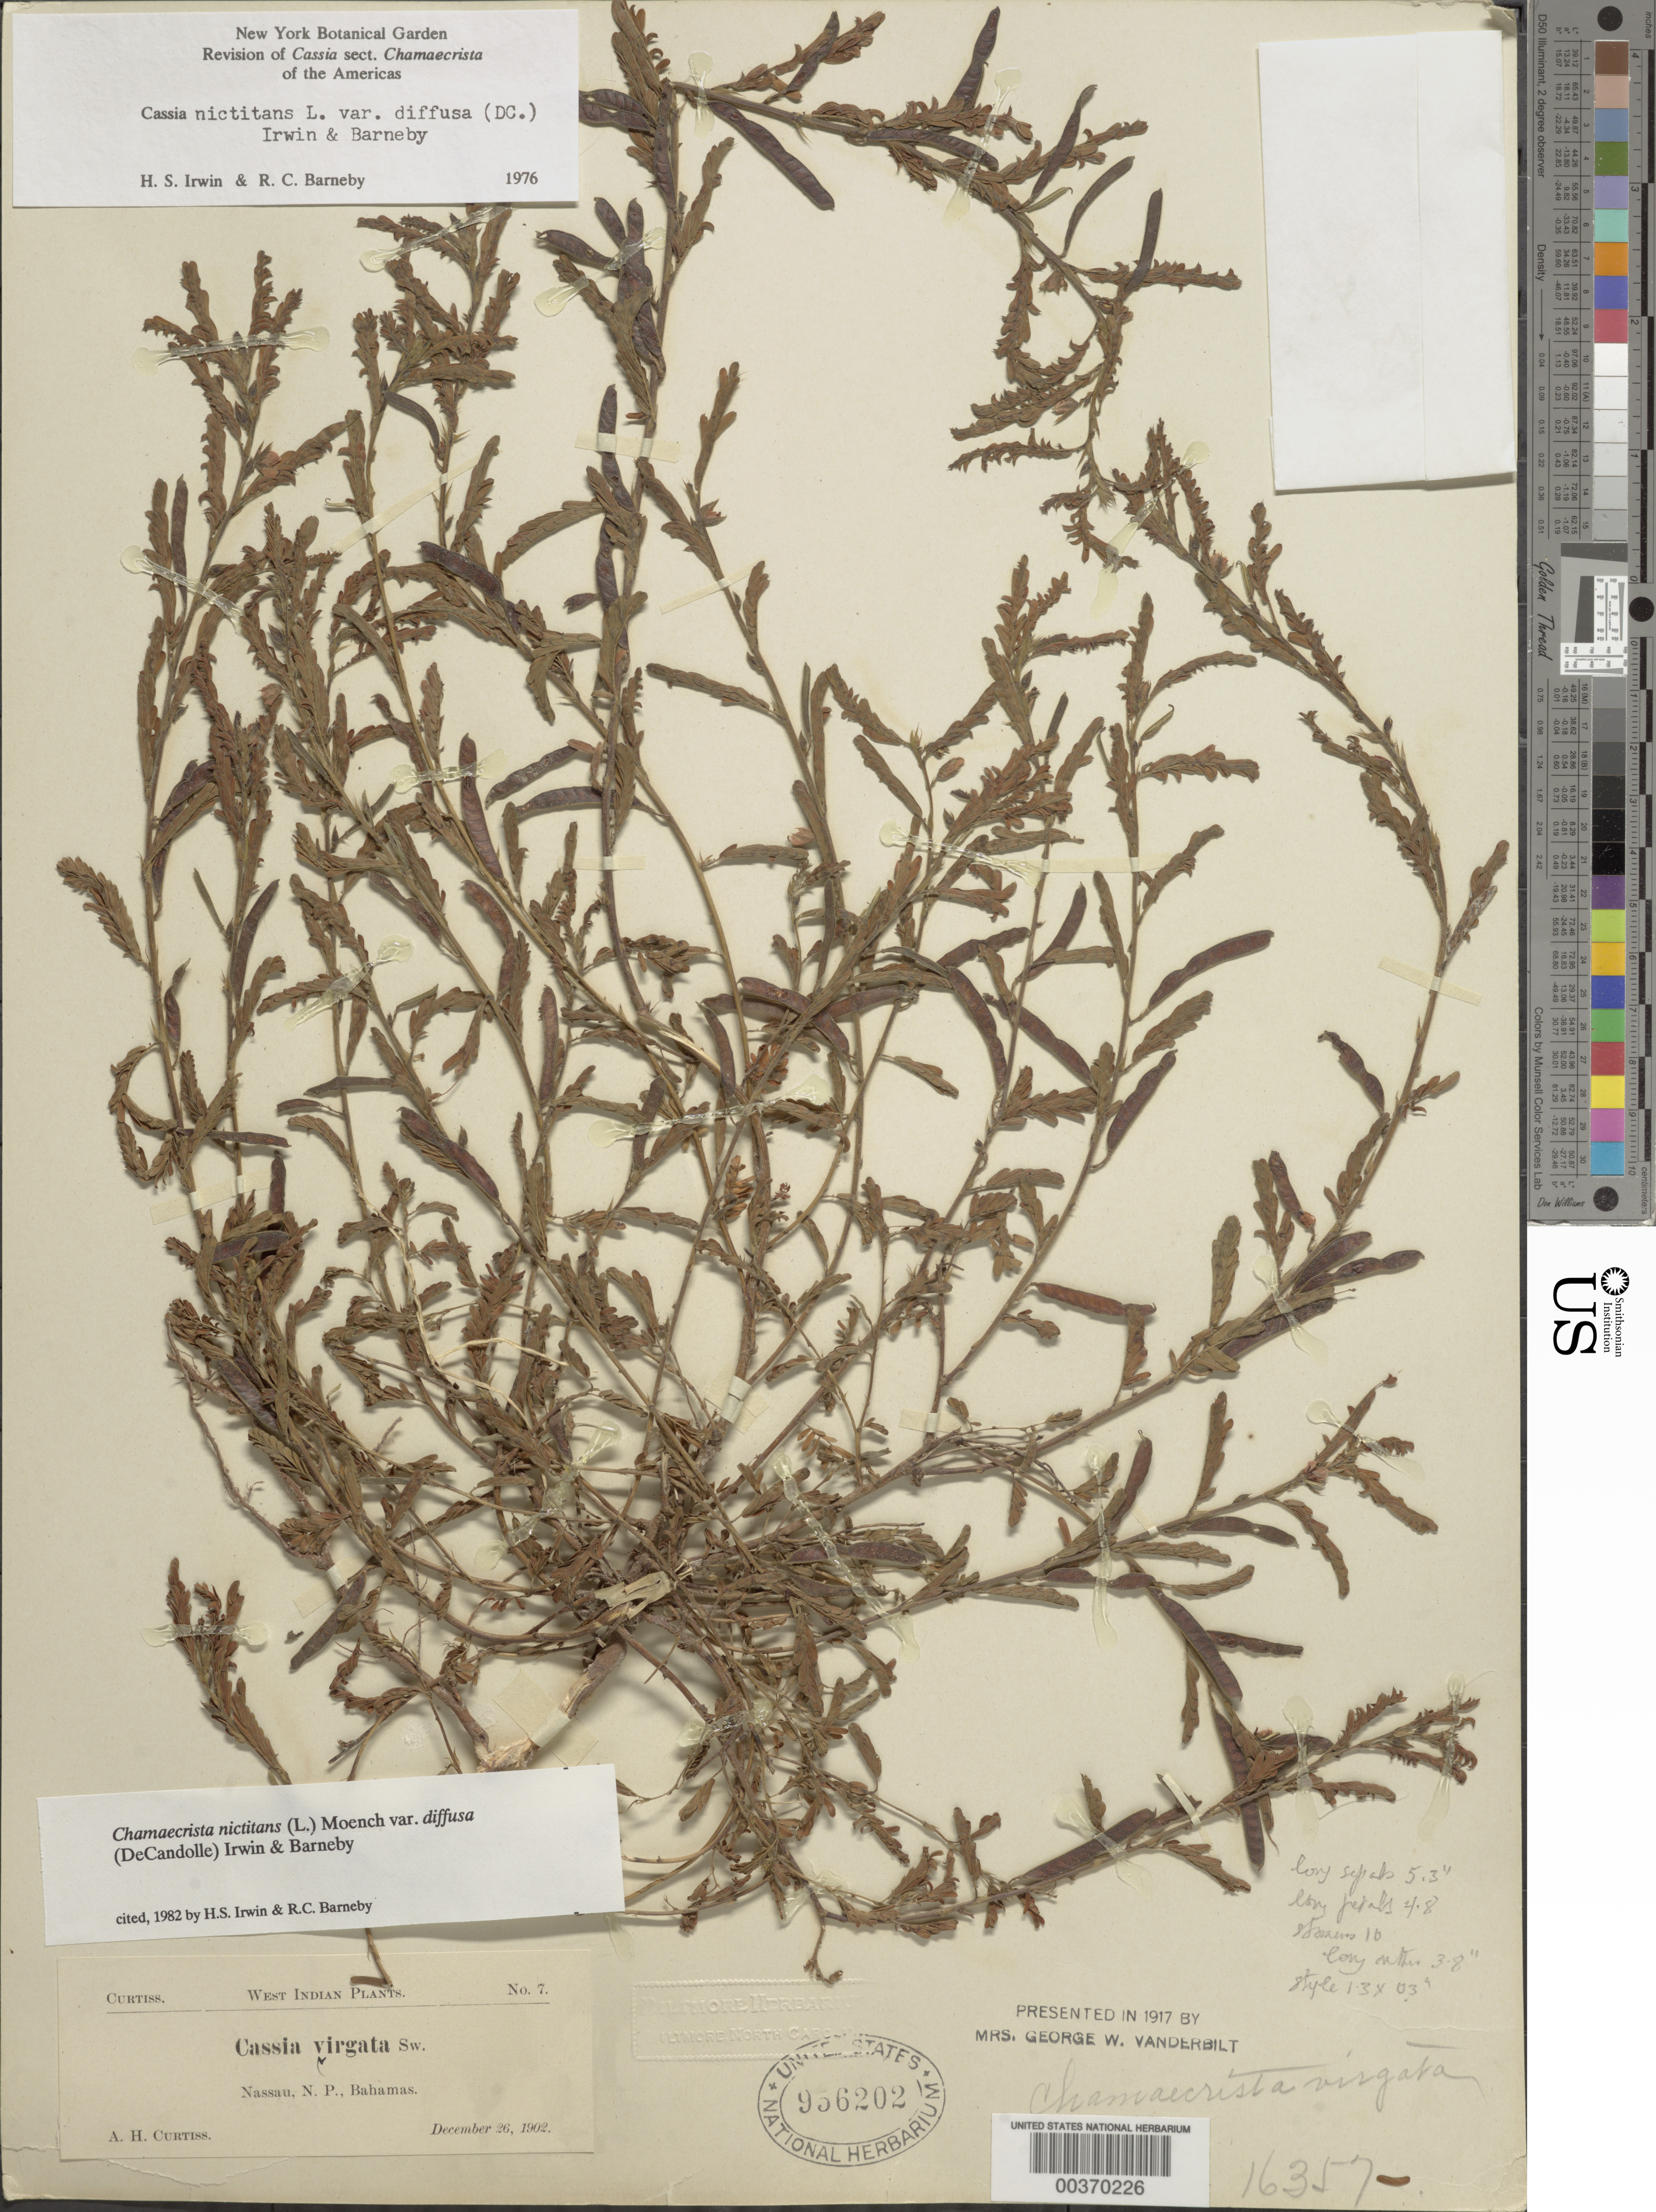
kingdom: Plantae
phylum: Tracheophyta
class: Magnoliopsida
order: Fabales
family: Fabaceae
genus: Chamaecrista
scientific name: Chamaecrista nictitans var. diffusa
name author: (DC.) H.S. Irwin & Barneby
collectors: A. H. Curtiss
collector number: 7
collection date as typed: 26 Dec 1902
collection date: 1902-12-26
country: Bahamas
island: New Providence Island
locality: Nassau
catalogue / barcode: US 956202